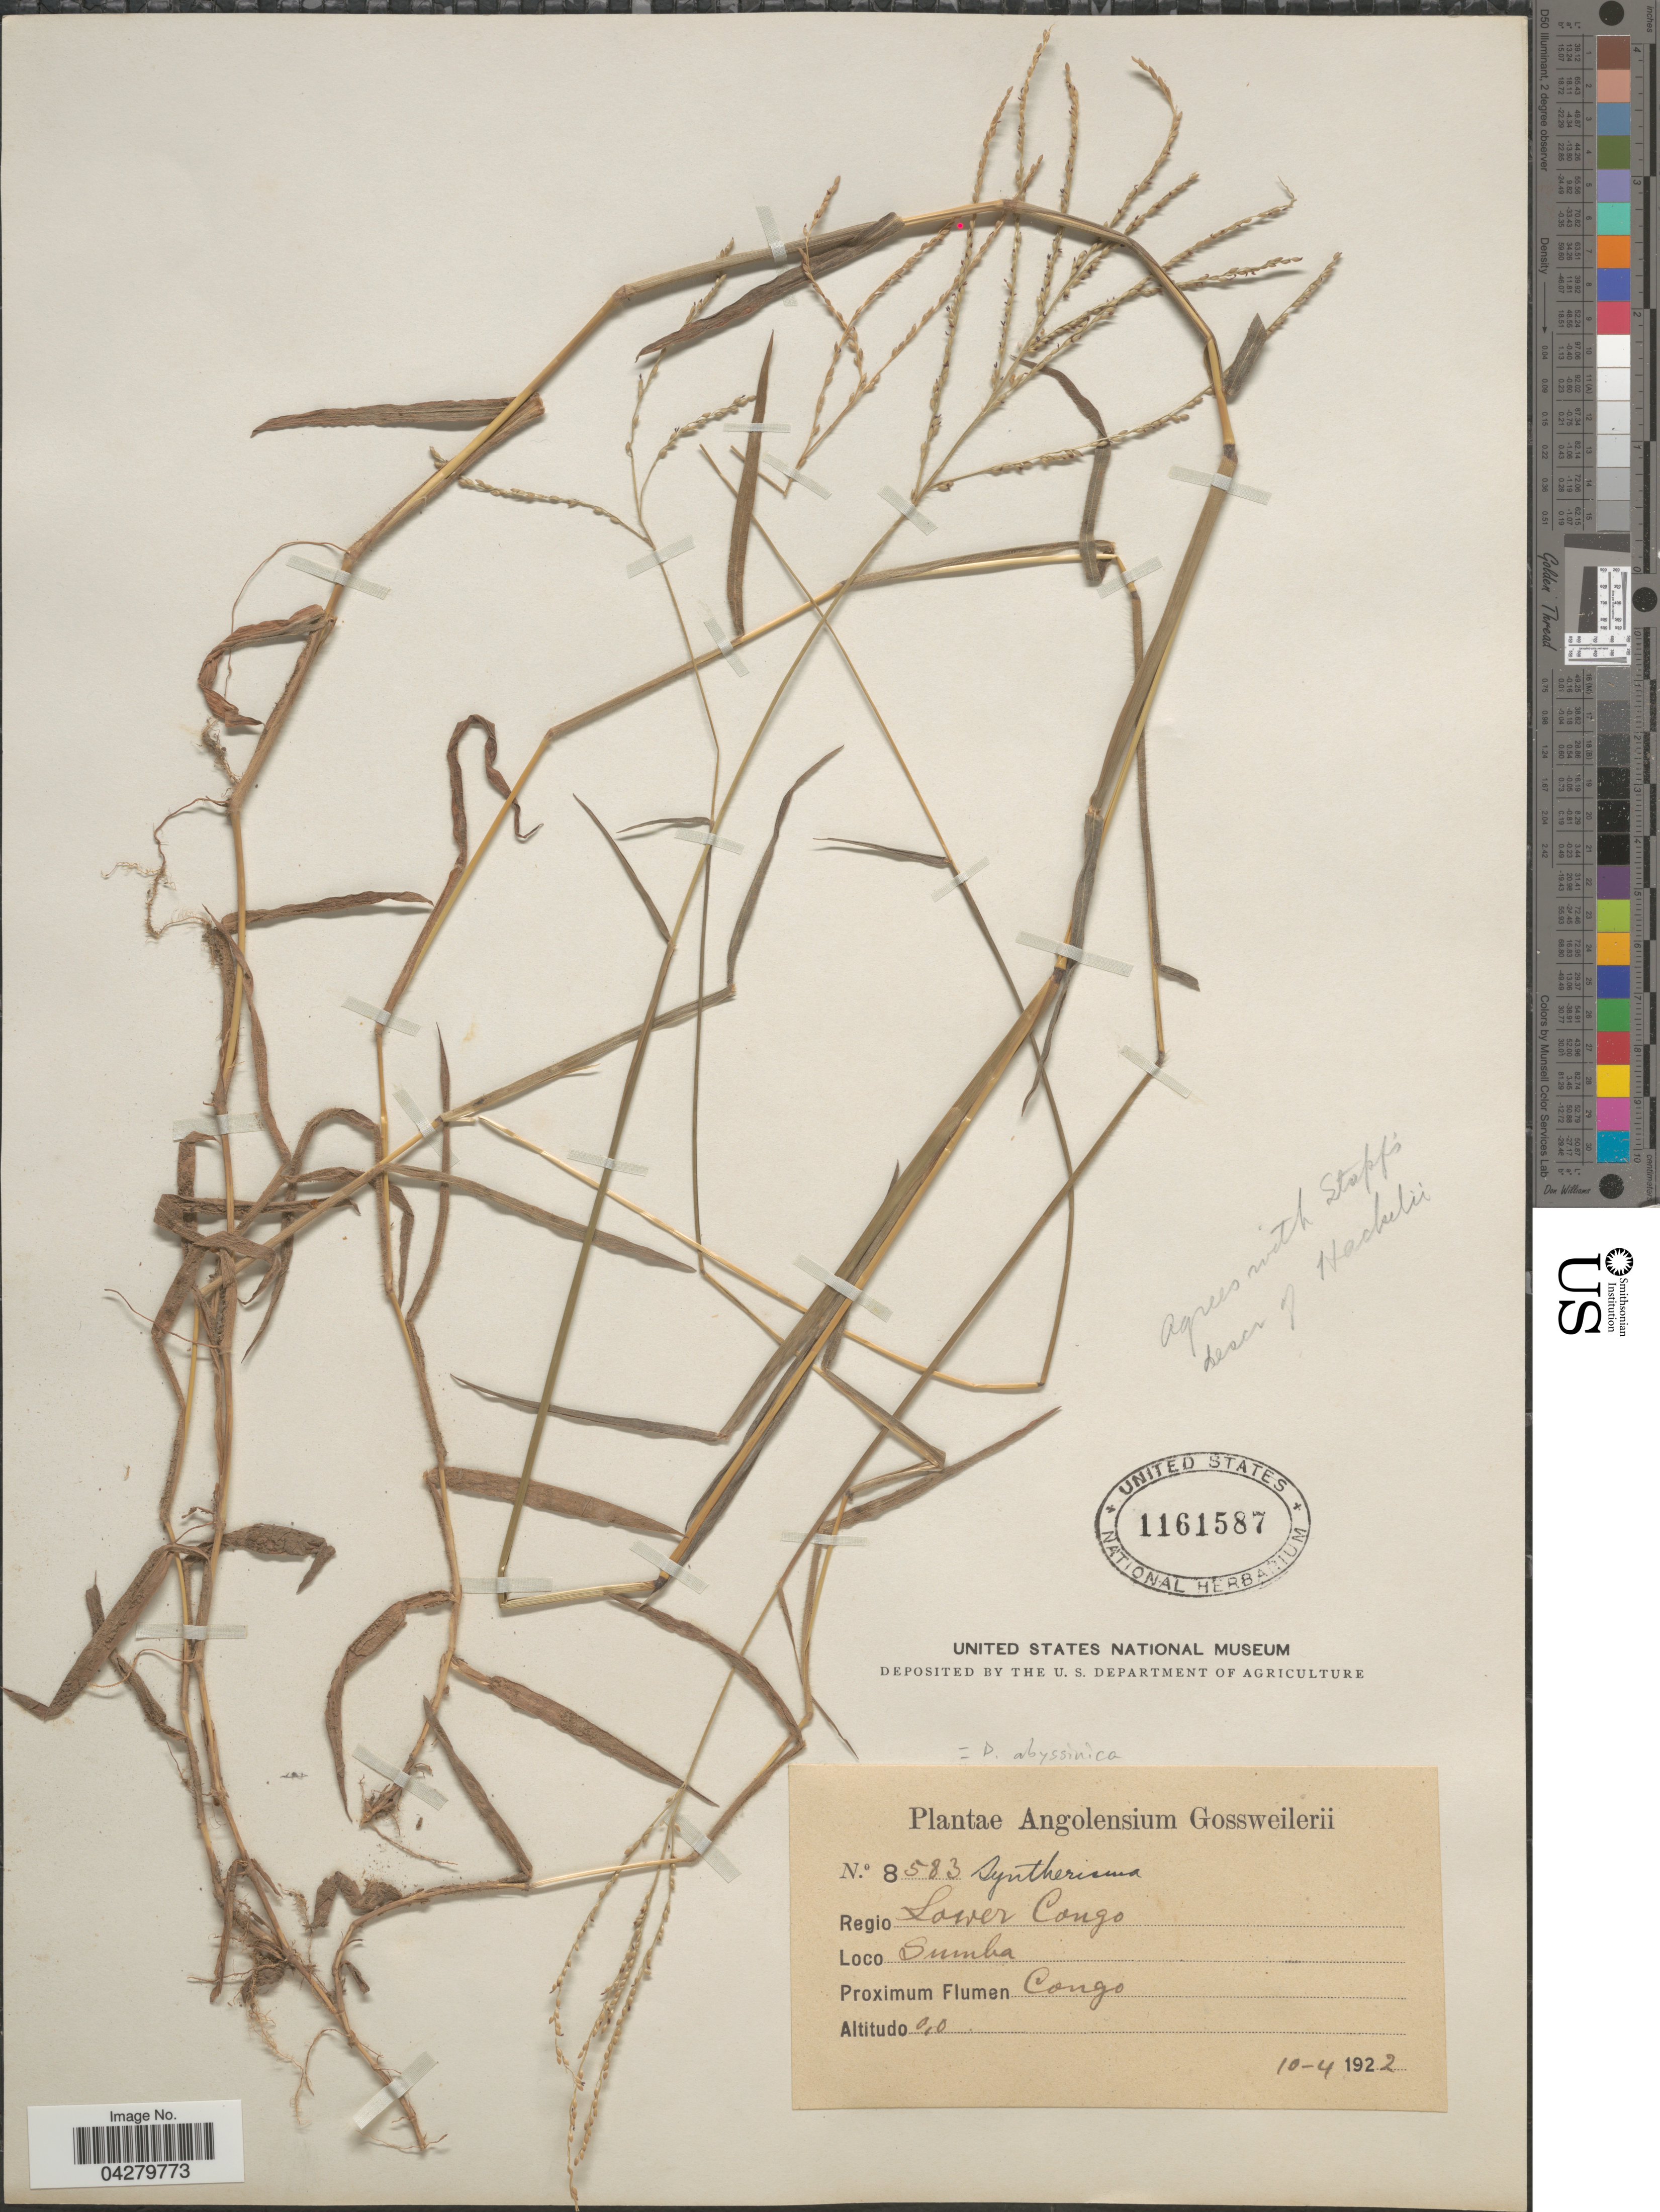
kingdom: Plantae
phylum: Tracheophyta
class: Liliopsida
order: Poales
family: Poaceae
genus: Digitaria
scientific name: Digitaria abyssinica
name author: (Hochst. ex Rich.) Stapf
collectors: -. Gossweiler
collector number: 8583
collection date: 1922-04-10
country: Angola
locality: Angolensium. Regio Lower Congo. Sumba. Proximum Flumen Congo.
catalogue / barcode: US 1161587